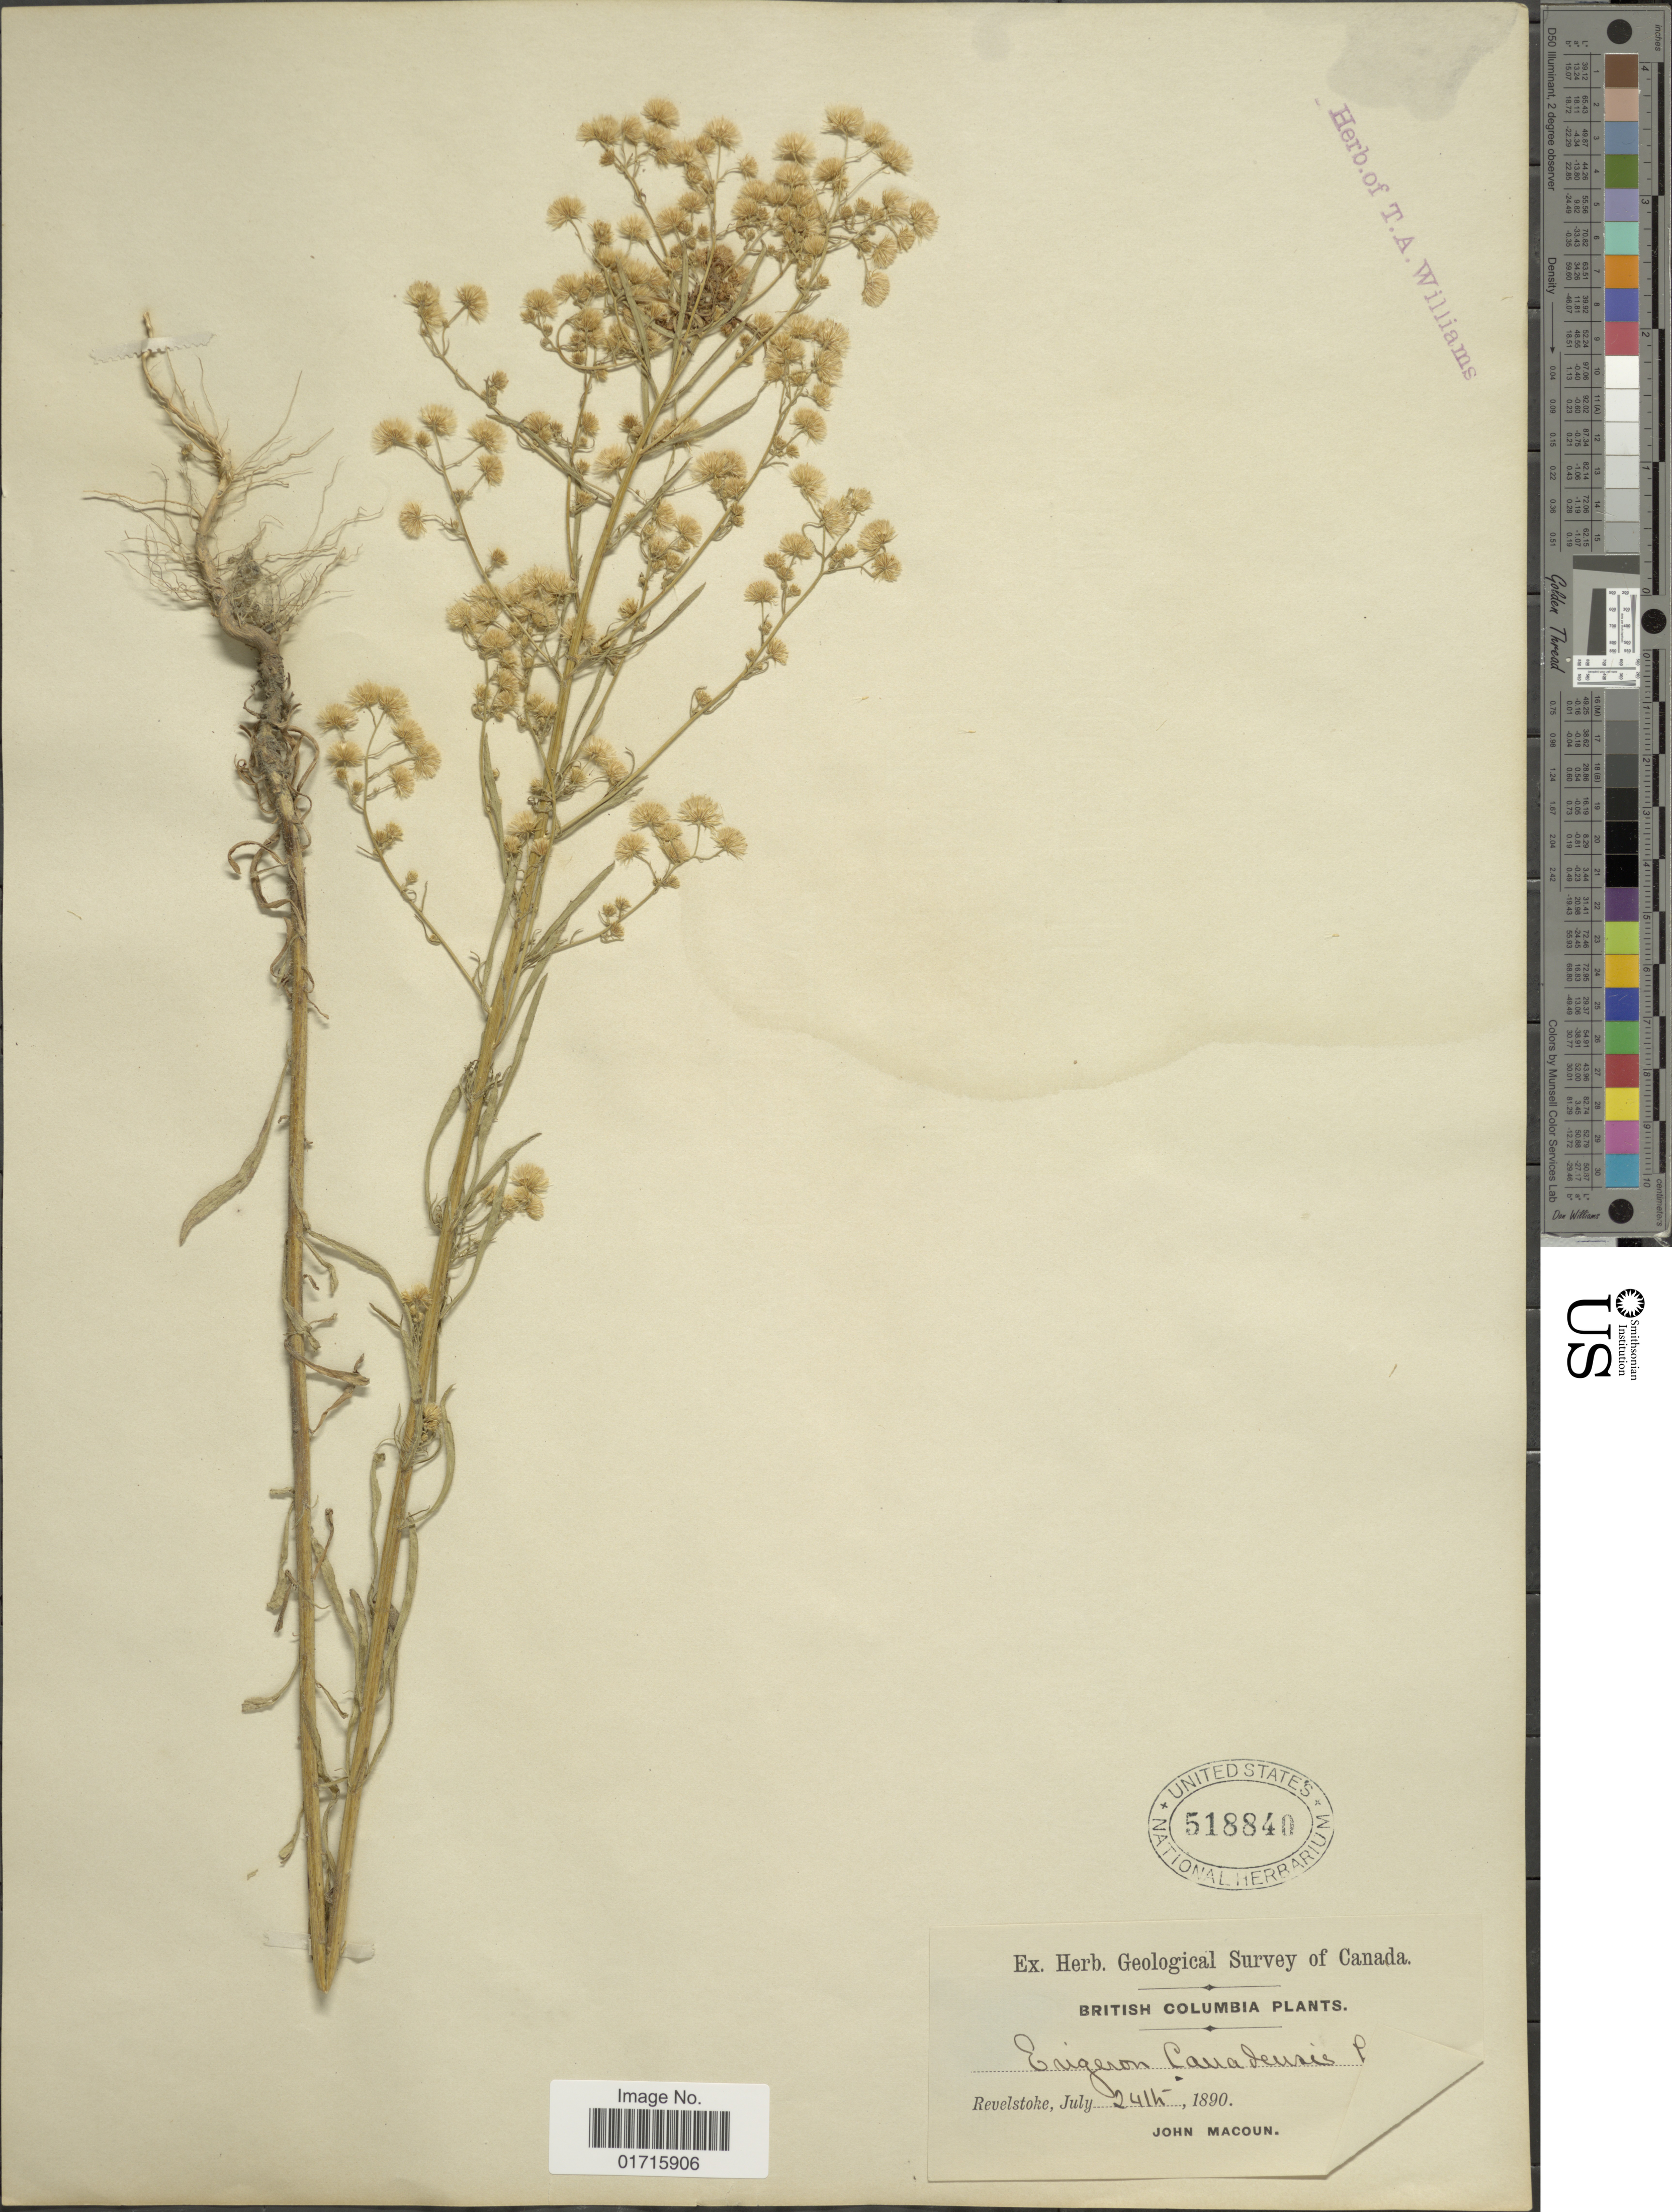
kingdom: Plantae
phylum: Tracheophyta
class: Magnoliopsida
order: Asterales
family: Asteraceae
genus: Conyza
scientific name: Conyza canadensis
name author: (L.) Cronq.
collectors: J. Macoun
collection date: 1890-07-24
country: Canada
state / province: British Columbia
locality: British Columbia. Revelstoke.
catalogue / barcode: US 518840